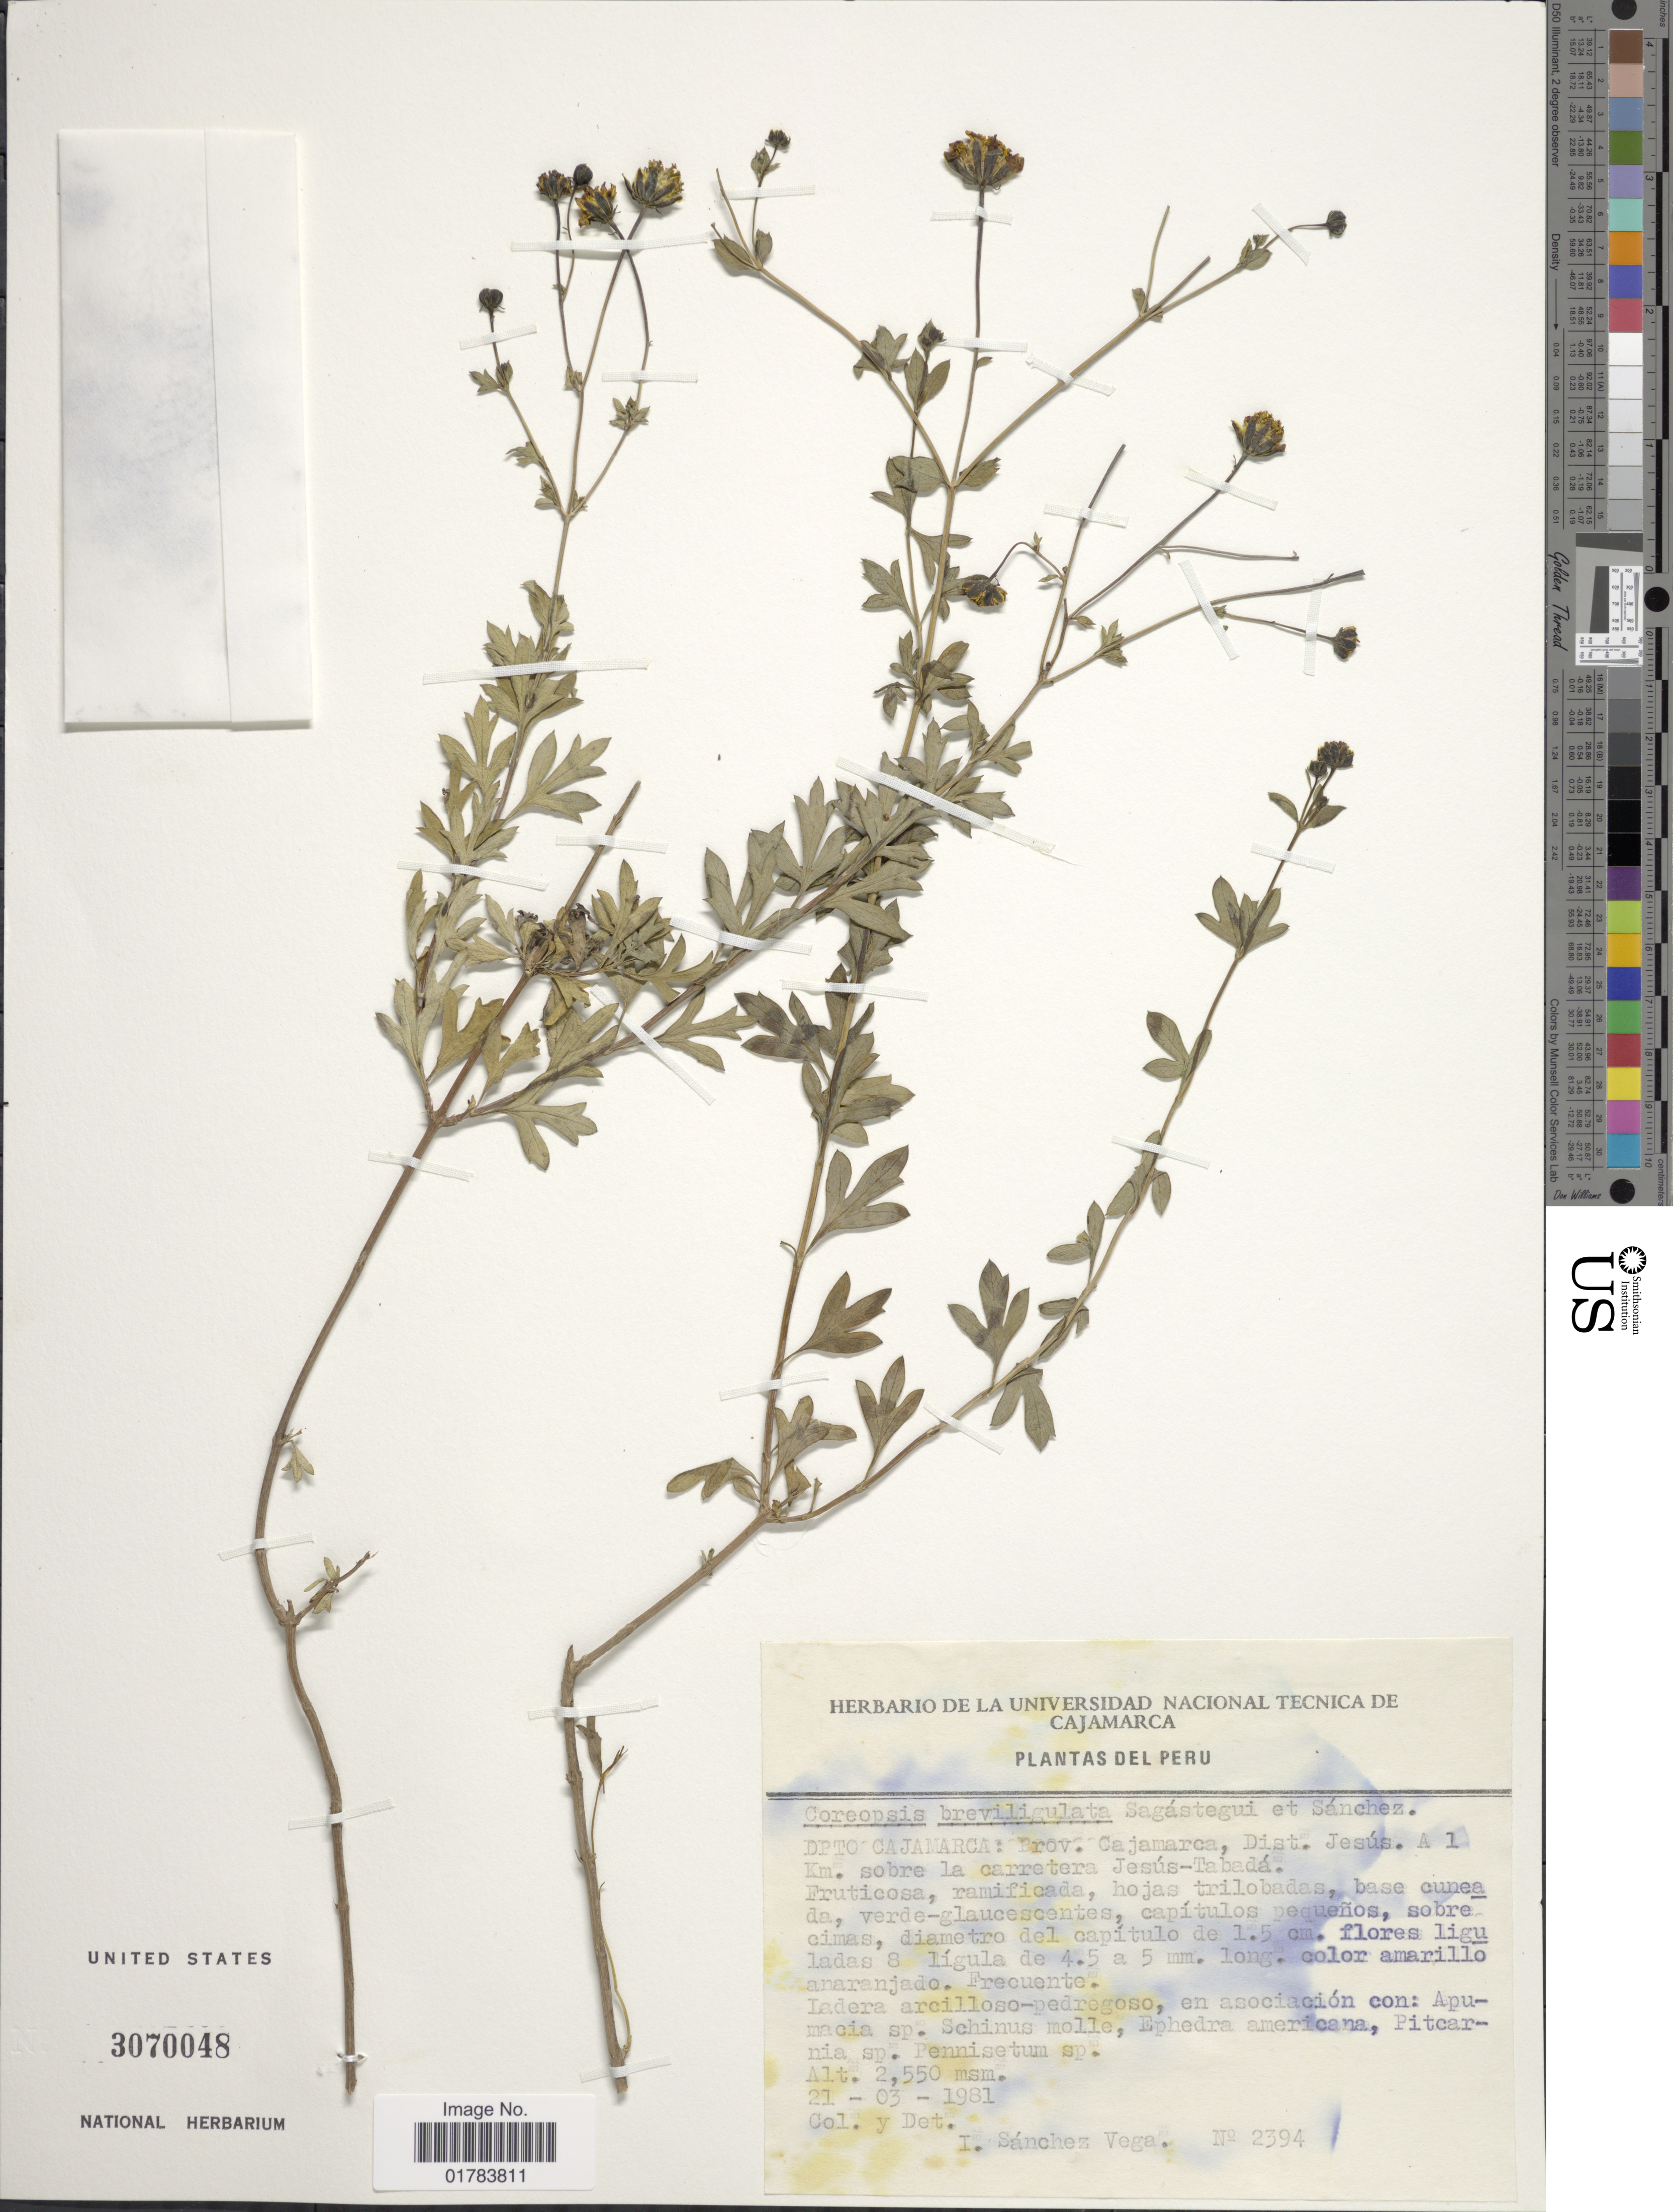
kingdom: Plantae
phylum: Tracheophyta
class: Magnoliopsida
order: Asterales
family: Asteraceae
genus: Coreopsis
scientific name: Coreopsis breviligulata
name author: Sagást.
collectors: I. Sánchez Vega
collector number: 2394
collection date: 1981-03-21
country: Peru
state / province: Cajamarca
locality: Prov. Cajamarca, Dist. Jesus. A 1 km sobre la carretera Jesus-Tabada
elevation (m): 2550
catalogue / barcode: US 3070048